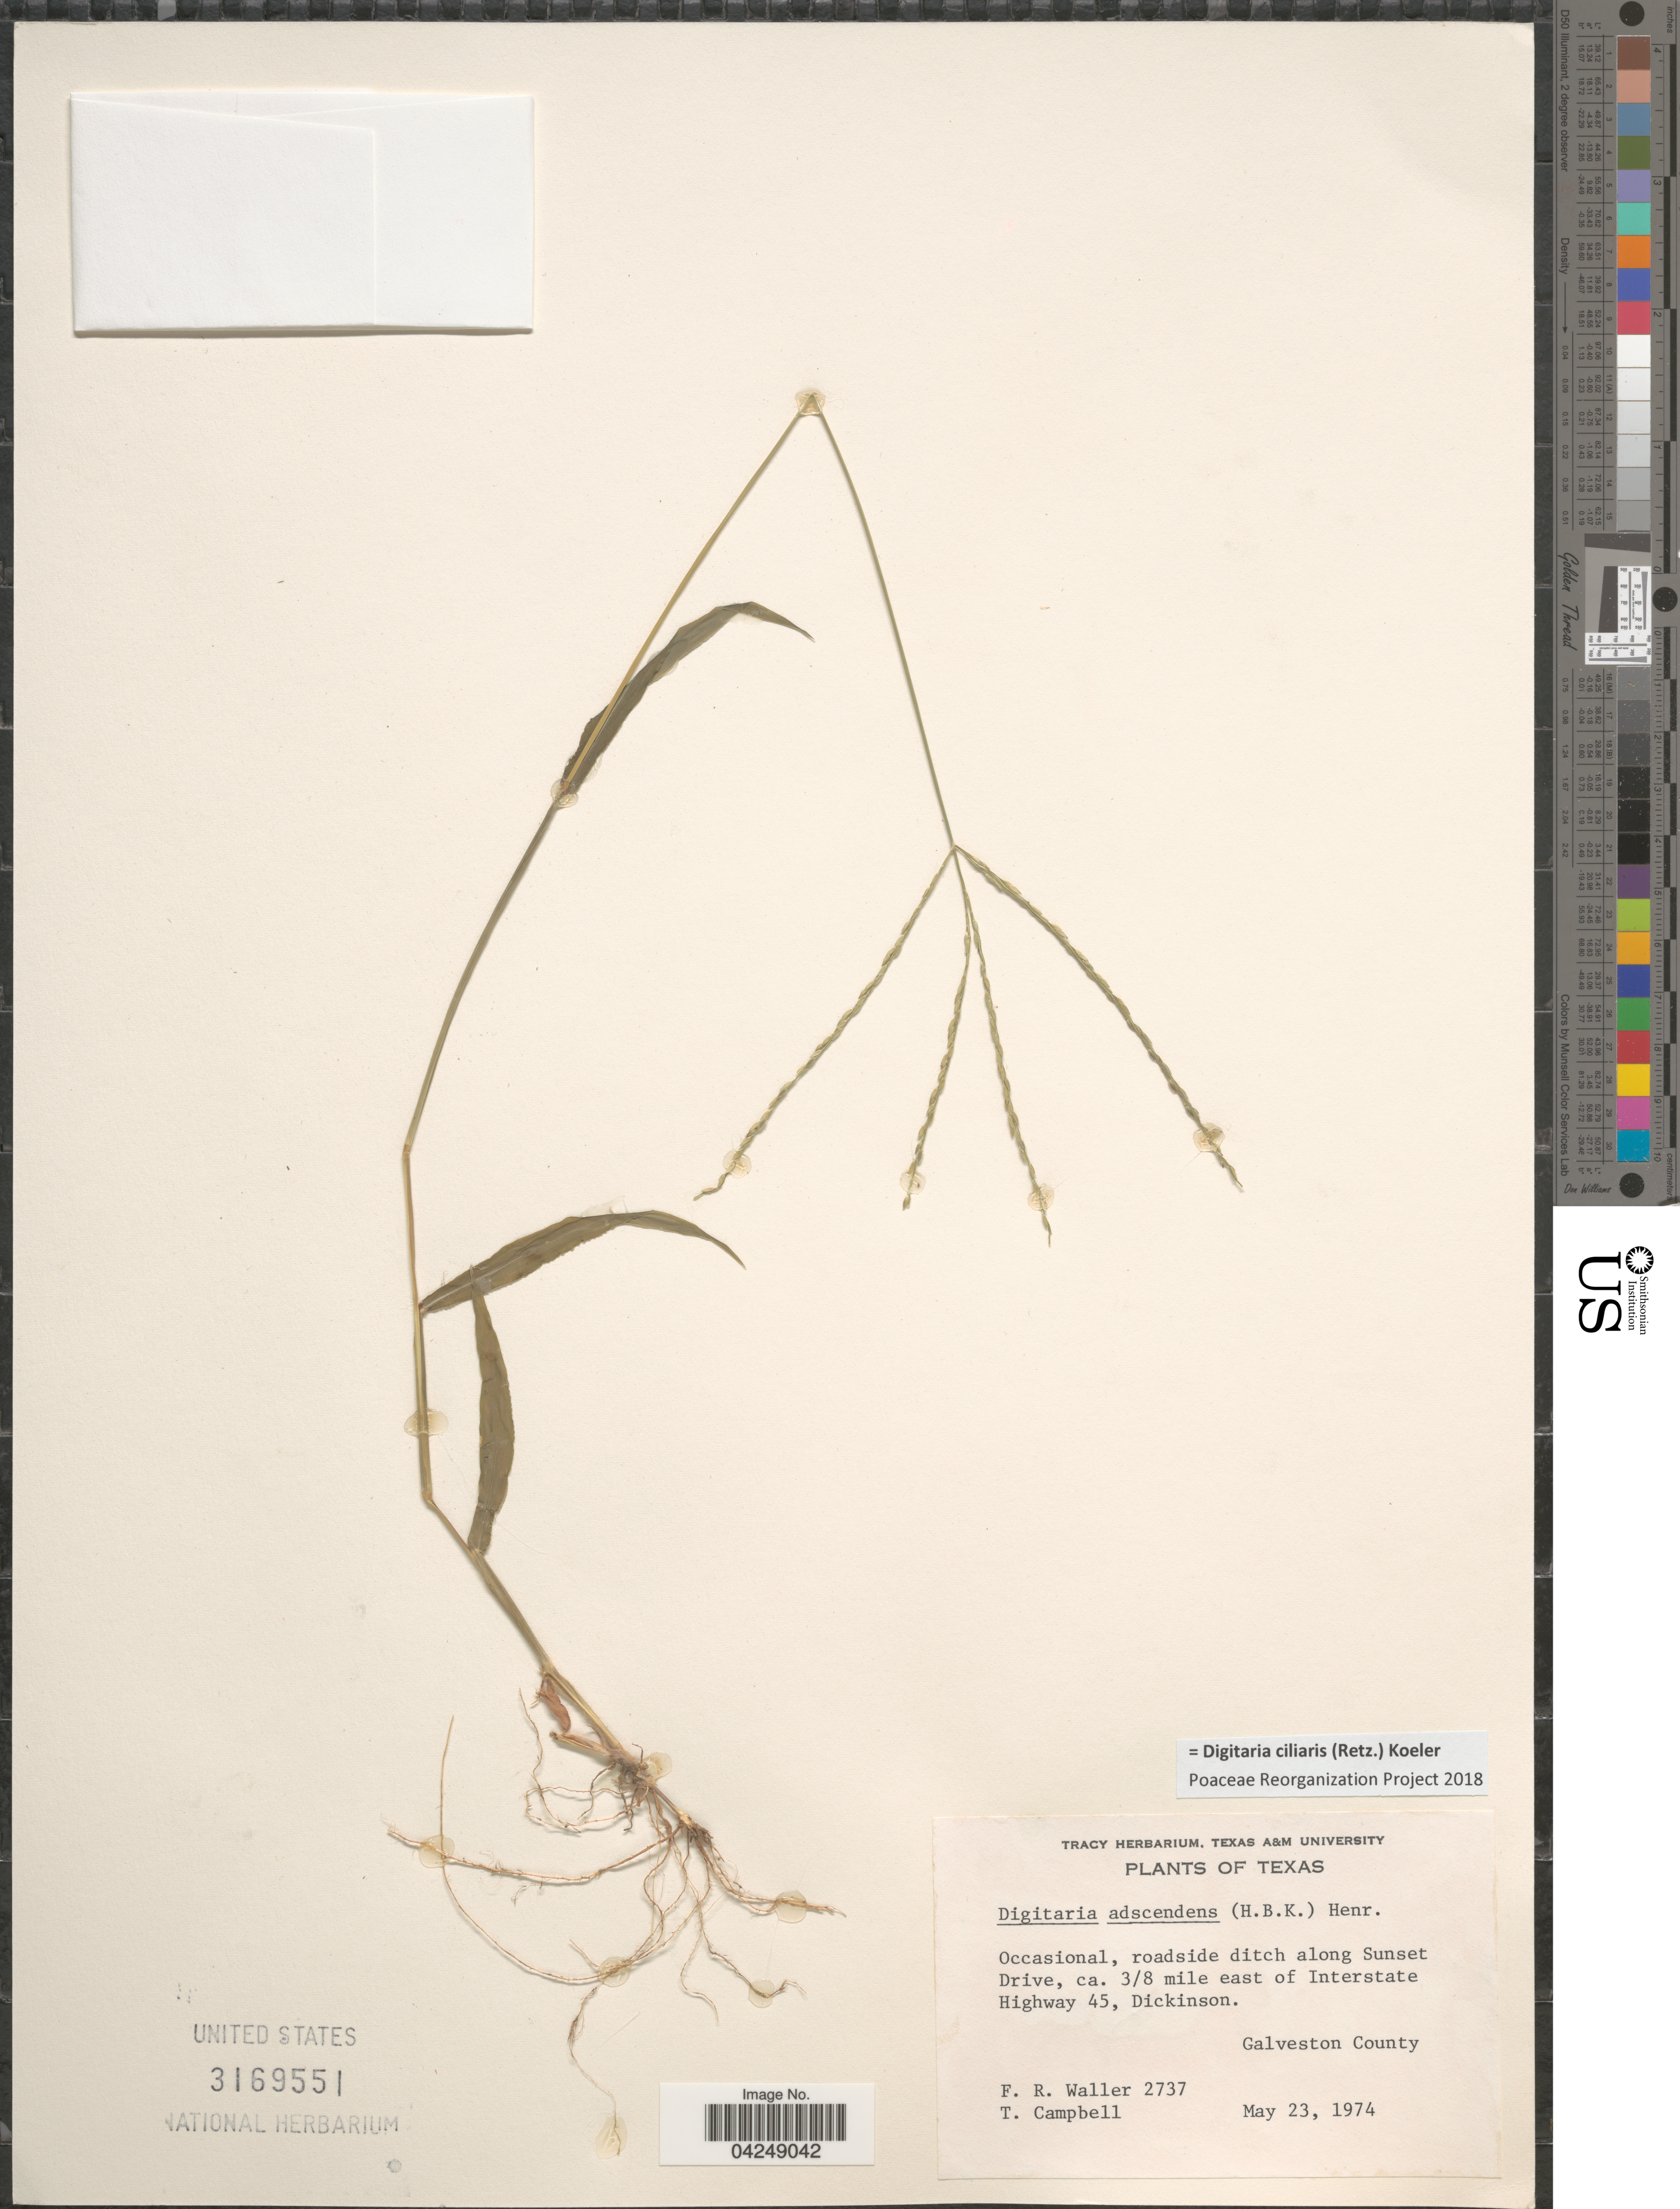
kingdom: Plantae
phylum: Tracheophyta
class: Liliopsida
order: Poales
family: Poaceae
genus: Digitaria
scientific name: Digitaria ciliaris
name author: (Retz.) Koeler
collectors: F. R. Waller & T. Campbell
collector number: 2737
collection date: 1974-05-23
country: United States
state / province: Texas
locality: Occasional, roadside ditch along Sunset Drive, ca. 3/8 mile east of Interstate Highway 45, Dickinson. Galveston County.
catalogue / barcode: US 3169551